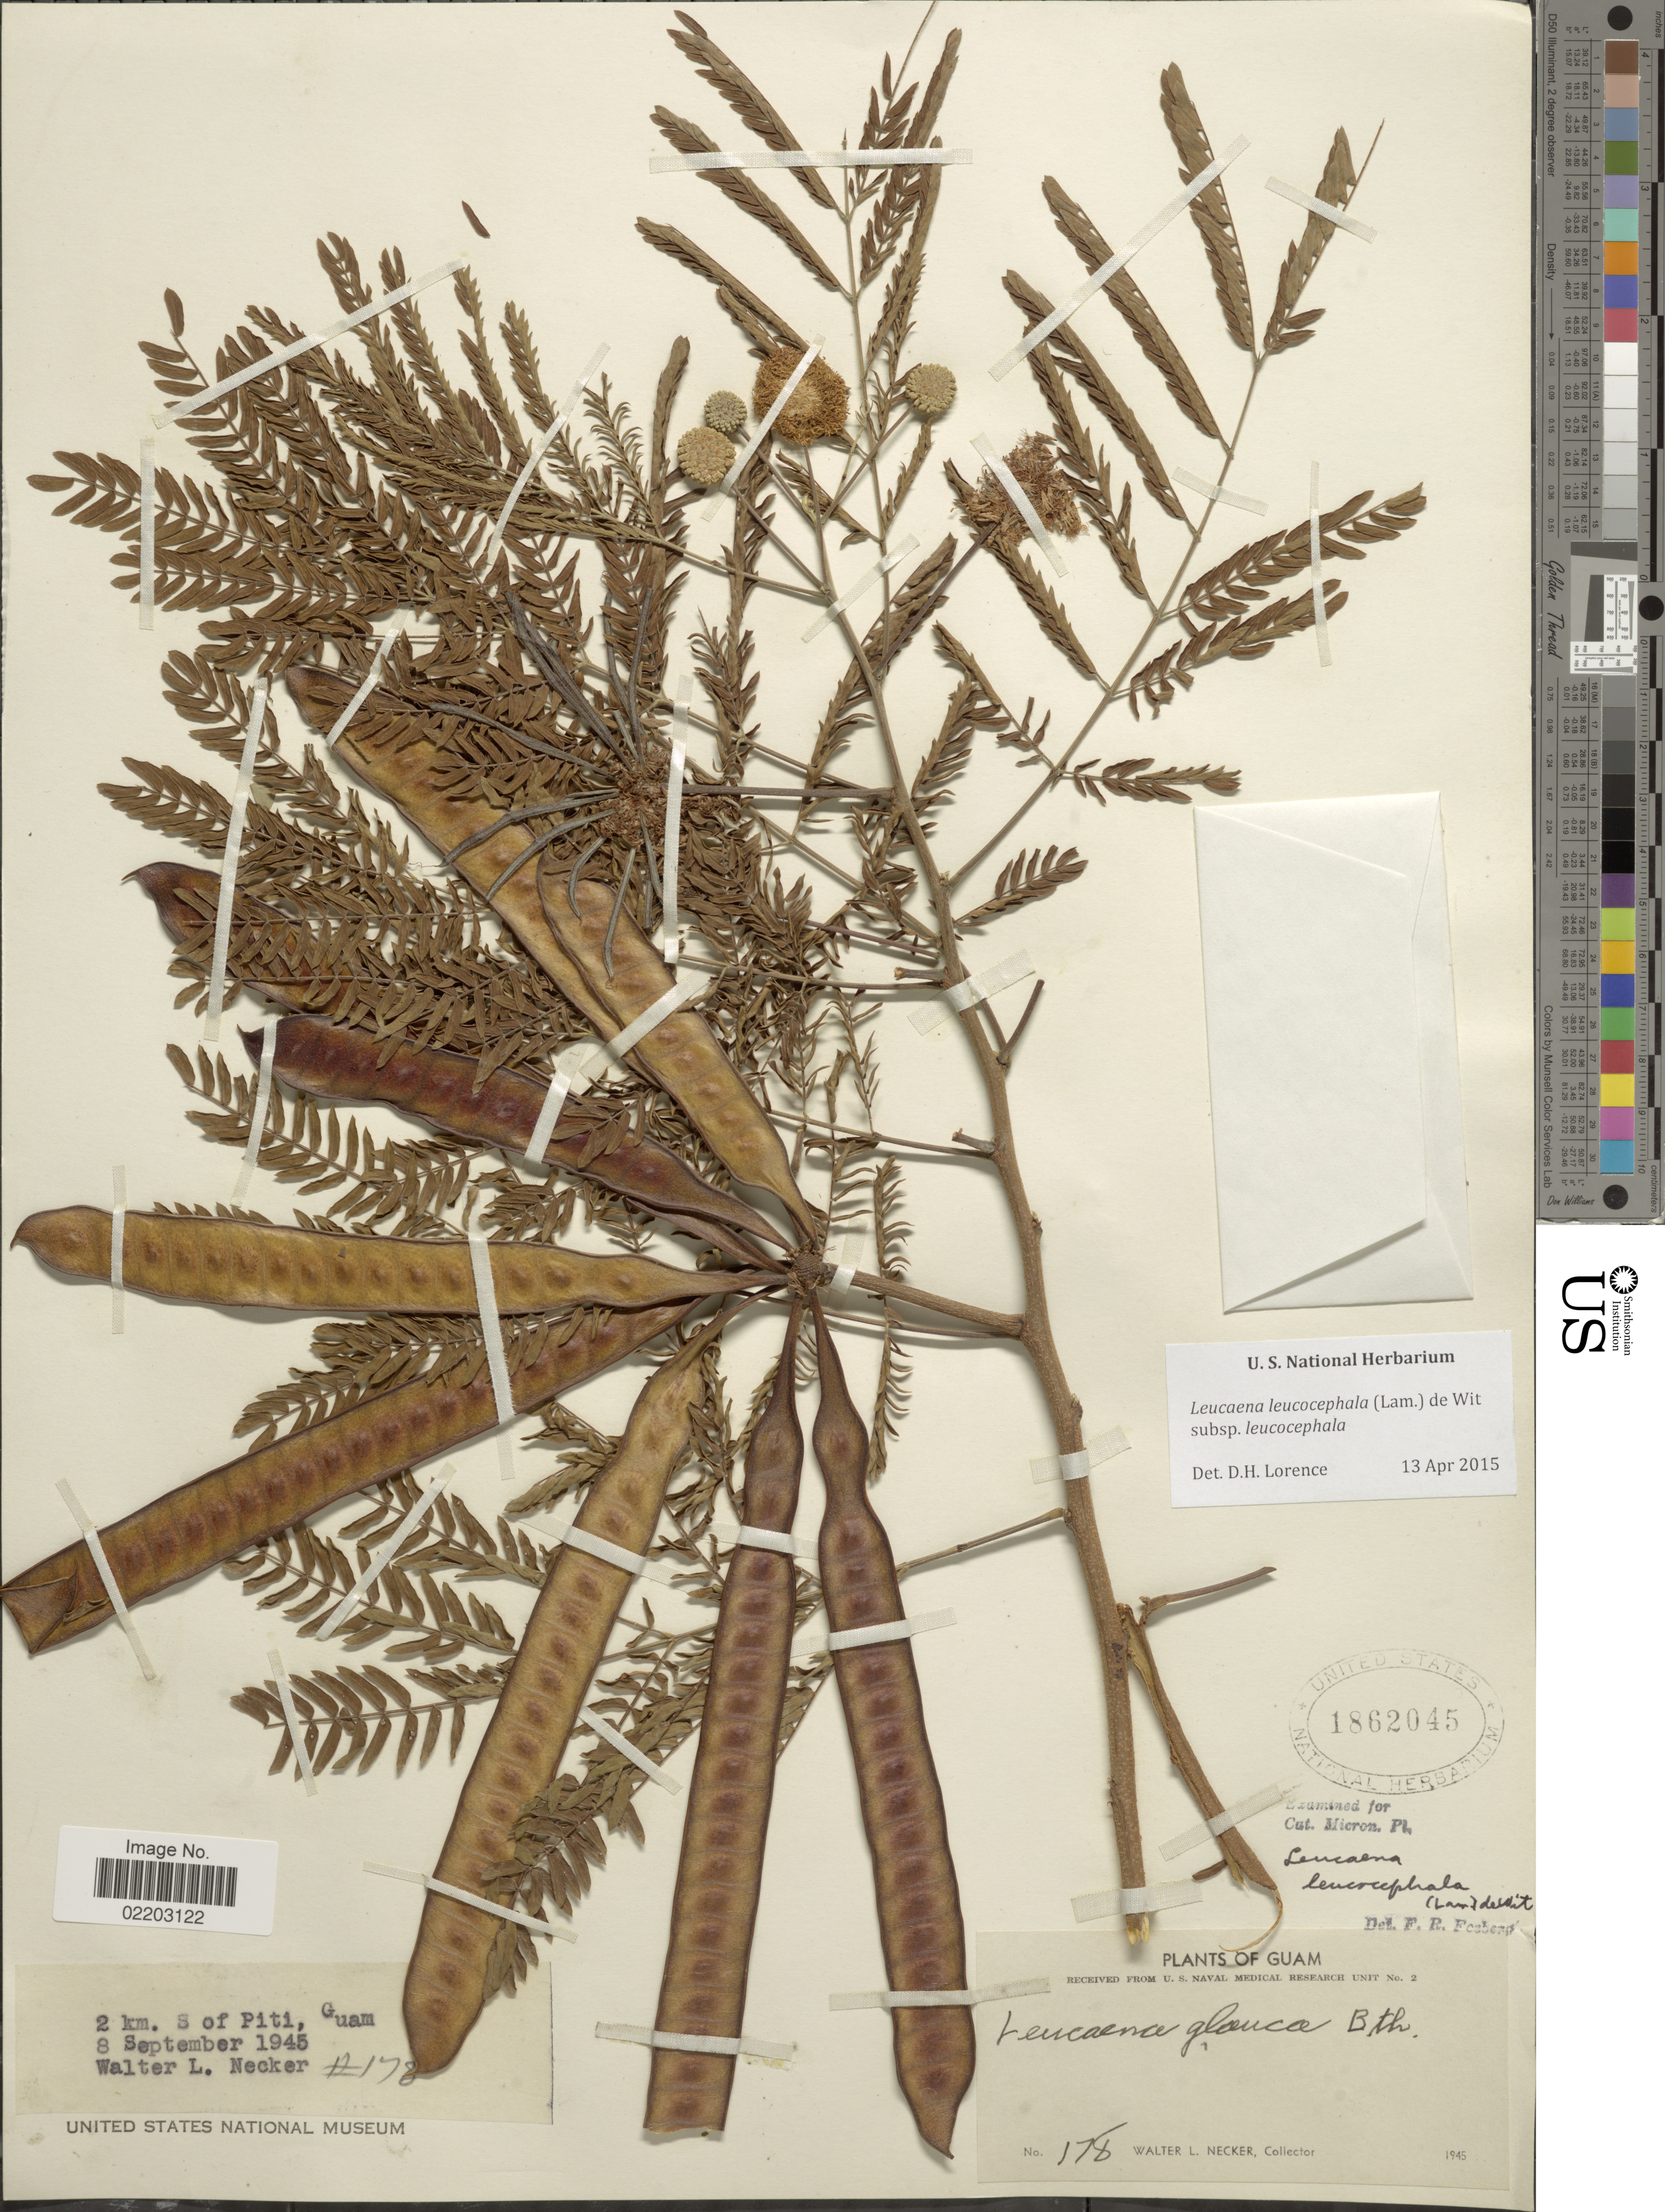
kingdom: Plantae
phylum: Tracheophyta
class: Magnoliopsida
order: Fabales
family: Fabaceae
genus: Leucaena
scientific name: Leucaena leucocephala subsp. leucocephala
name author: (Lam.) de Wit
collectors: W. L. Necker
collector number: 178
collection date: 1945-09-08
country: Guam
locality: Guam. 2 km. S of Piti, Guam.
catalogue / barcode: US 1862045